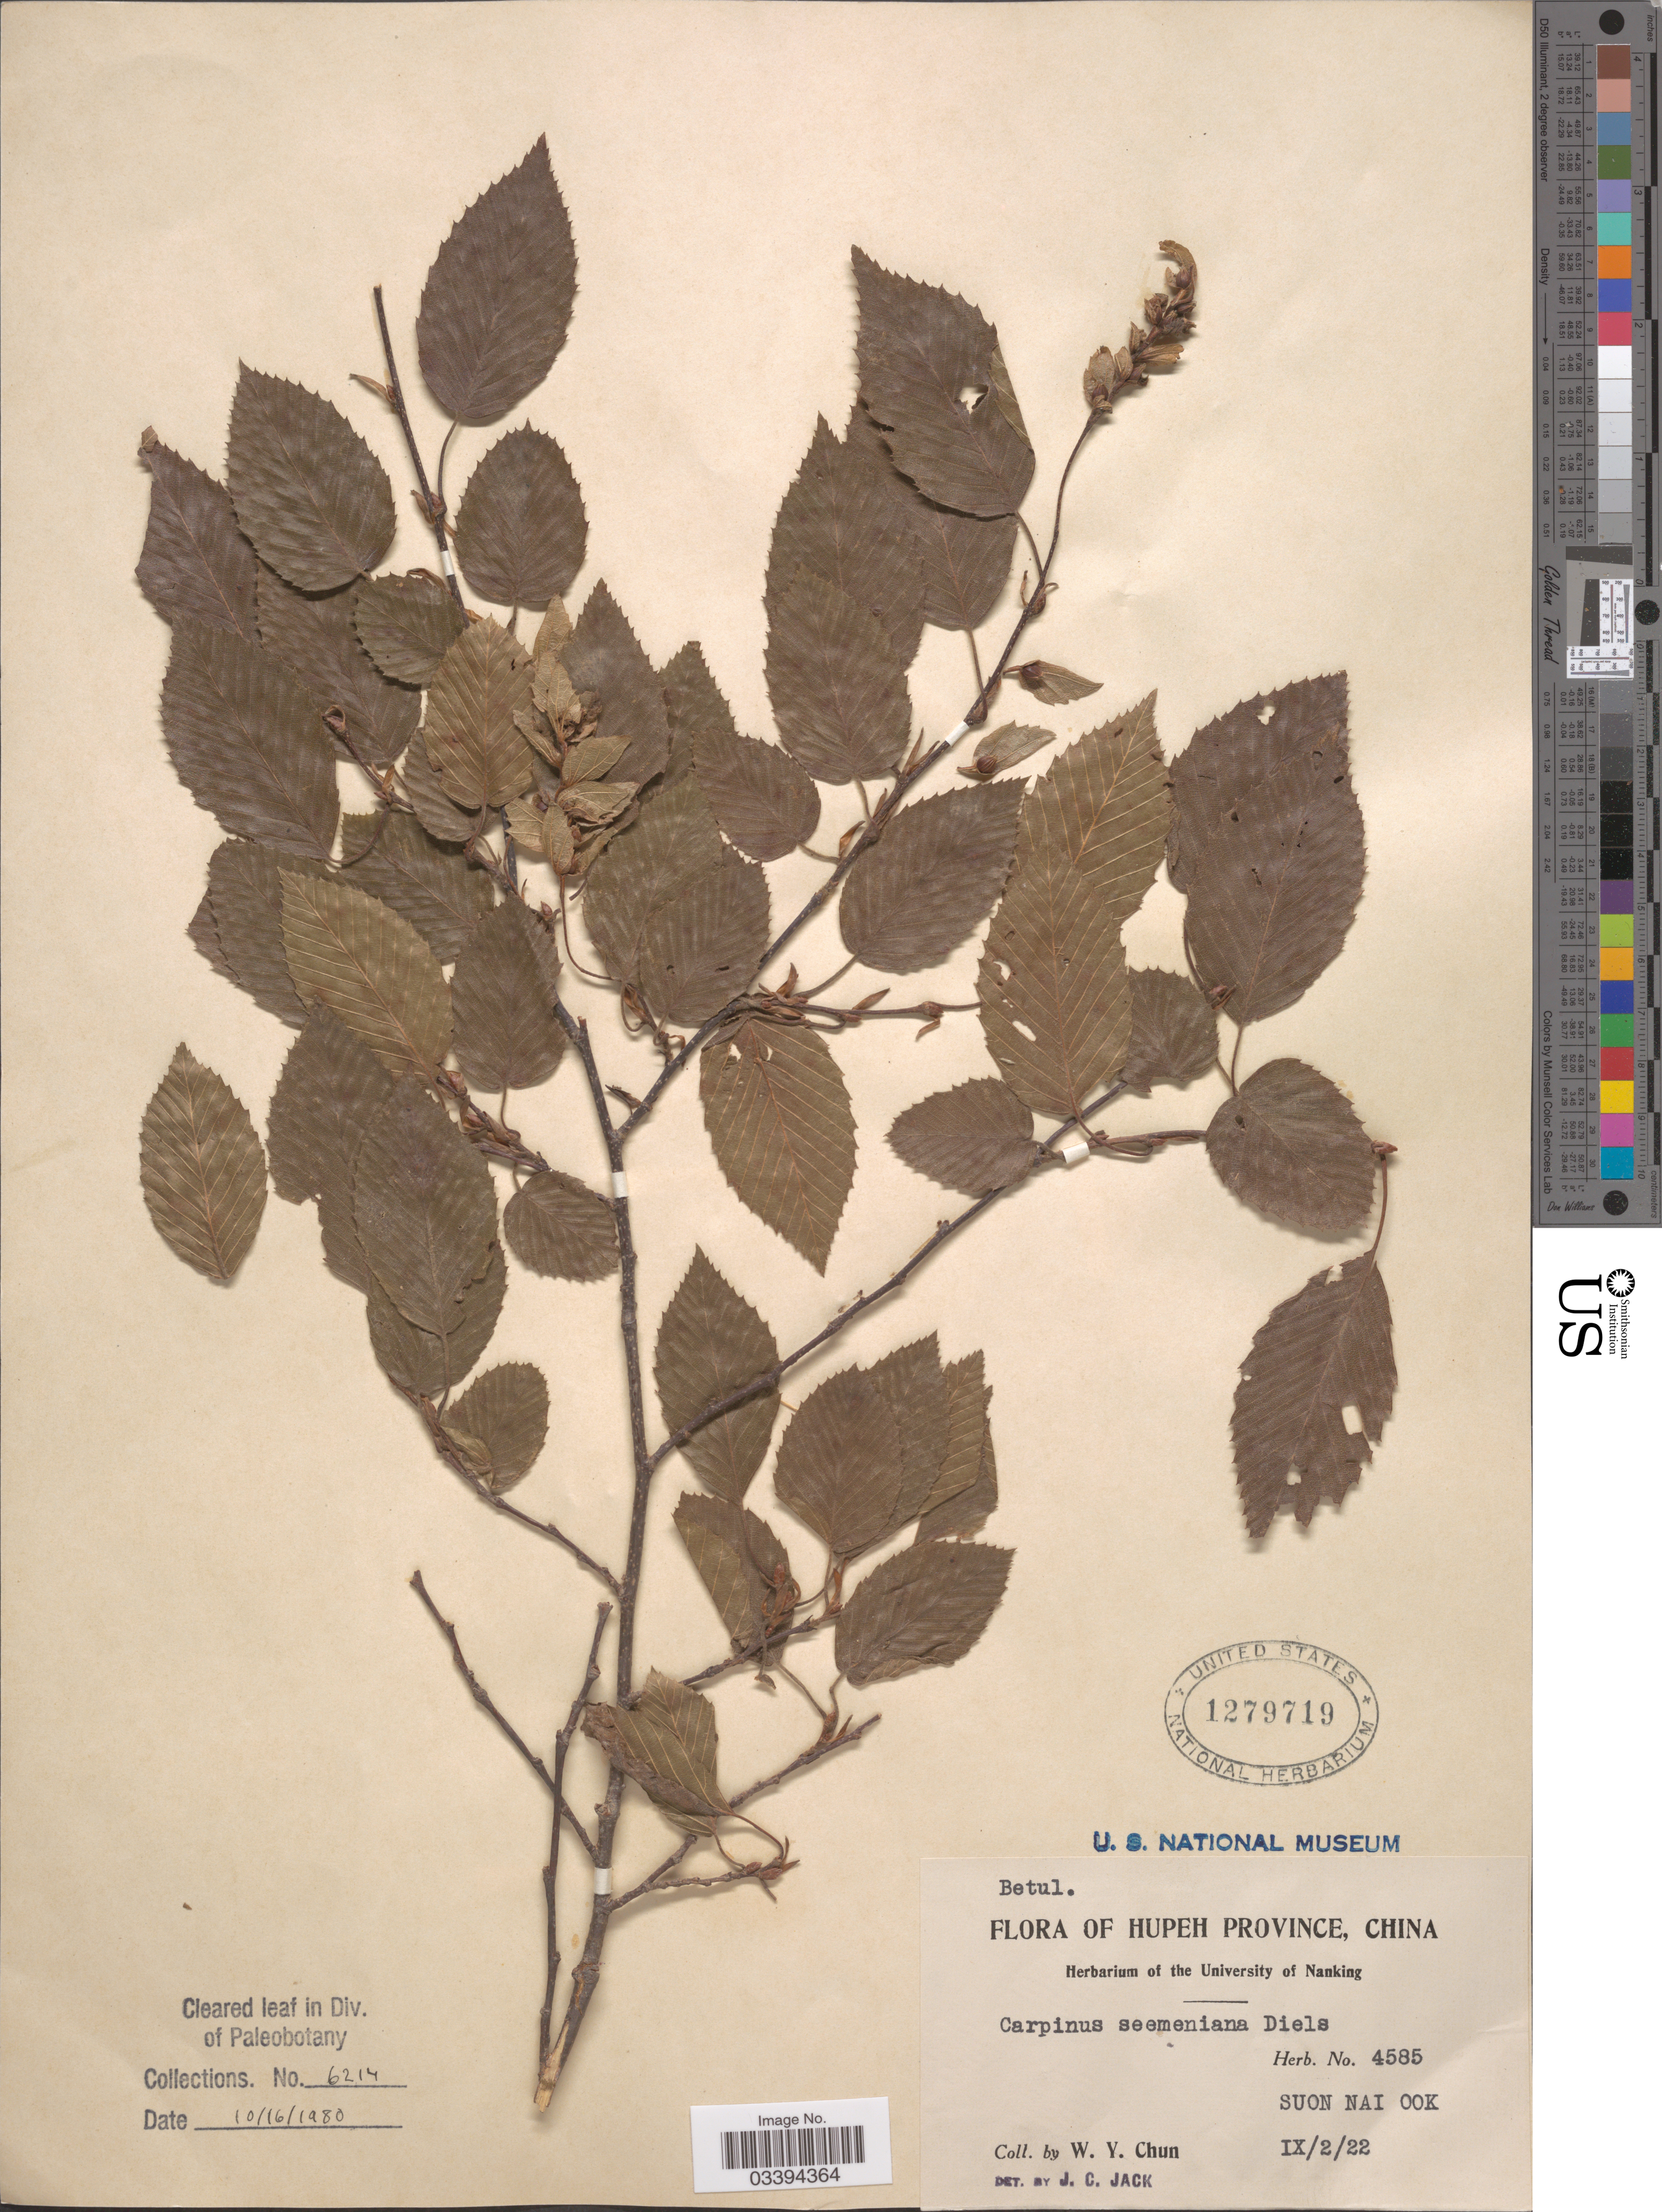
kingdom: Plantae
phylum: Tracheophyta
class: Magnoliopsida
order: Fagales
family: Betulaceae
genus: Carpinus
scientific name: Carpinus seemeniana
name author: Diels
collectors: W. Y. Chun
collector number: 4585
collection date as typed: Transcribed d/m/y: 2/9/22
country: China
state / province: Hubei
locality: Hupeh Province. Suon Nai Ook.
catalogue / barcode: US 1279719